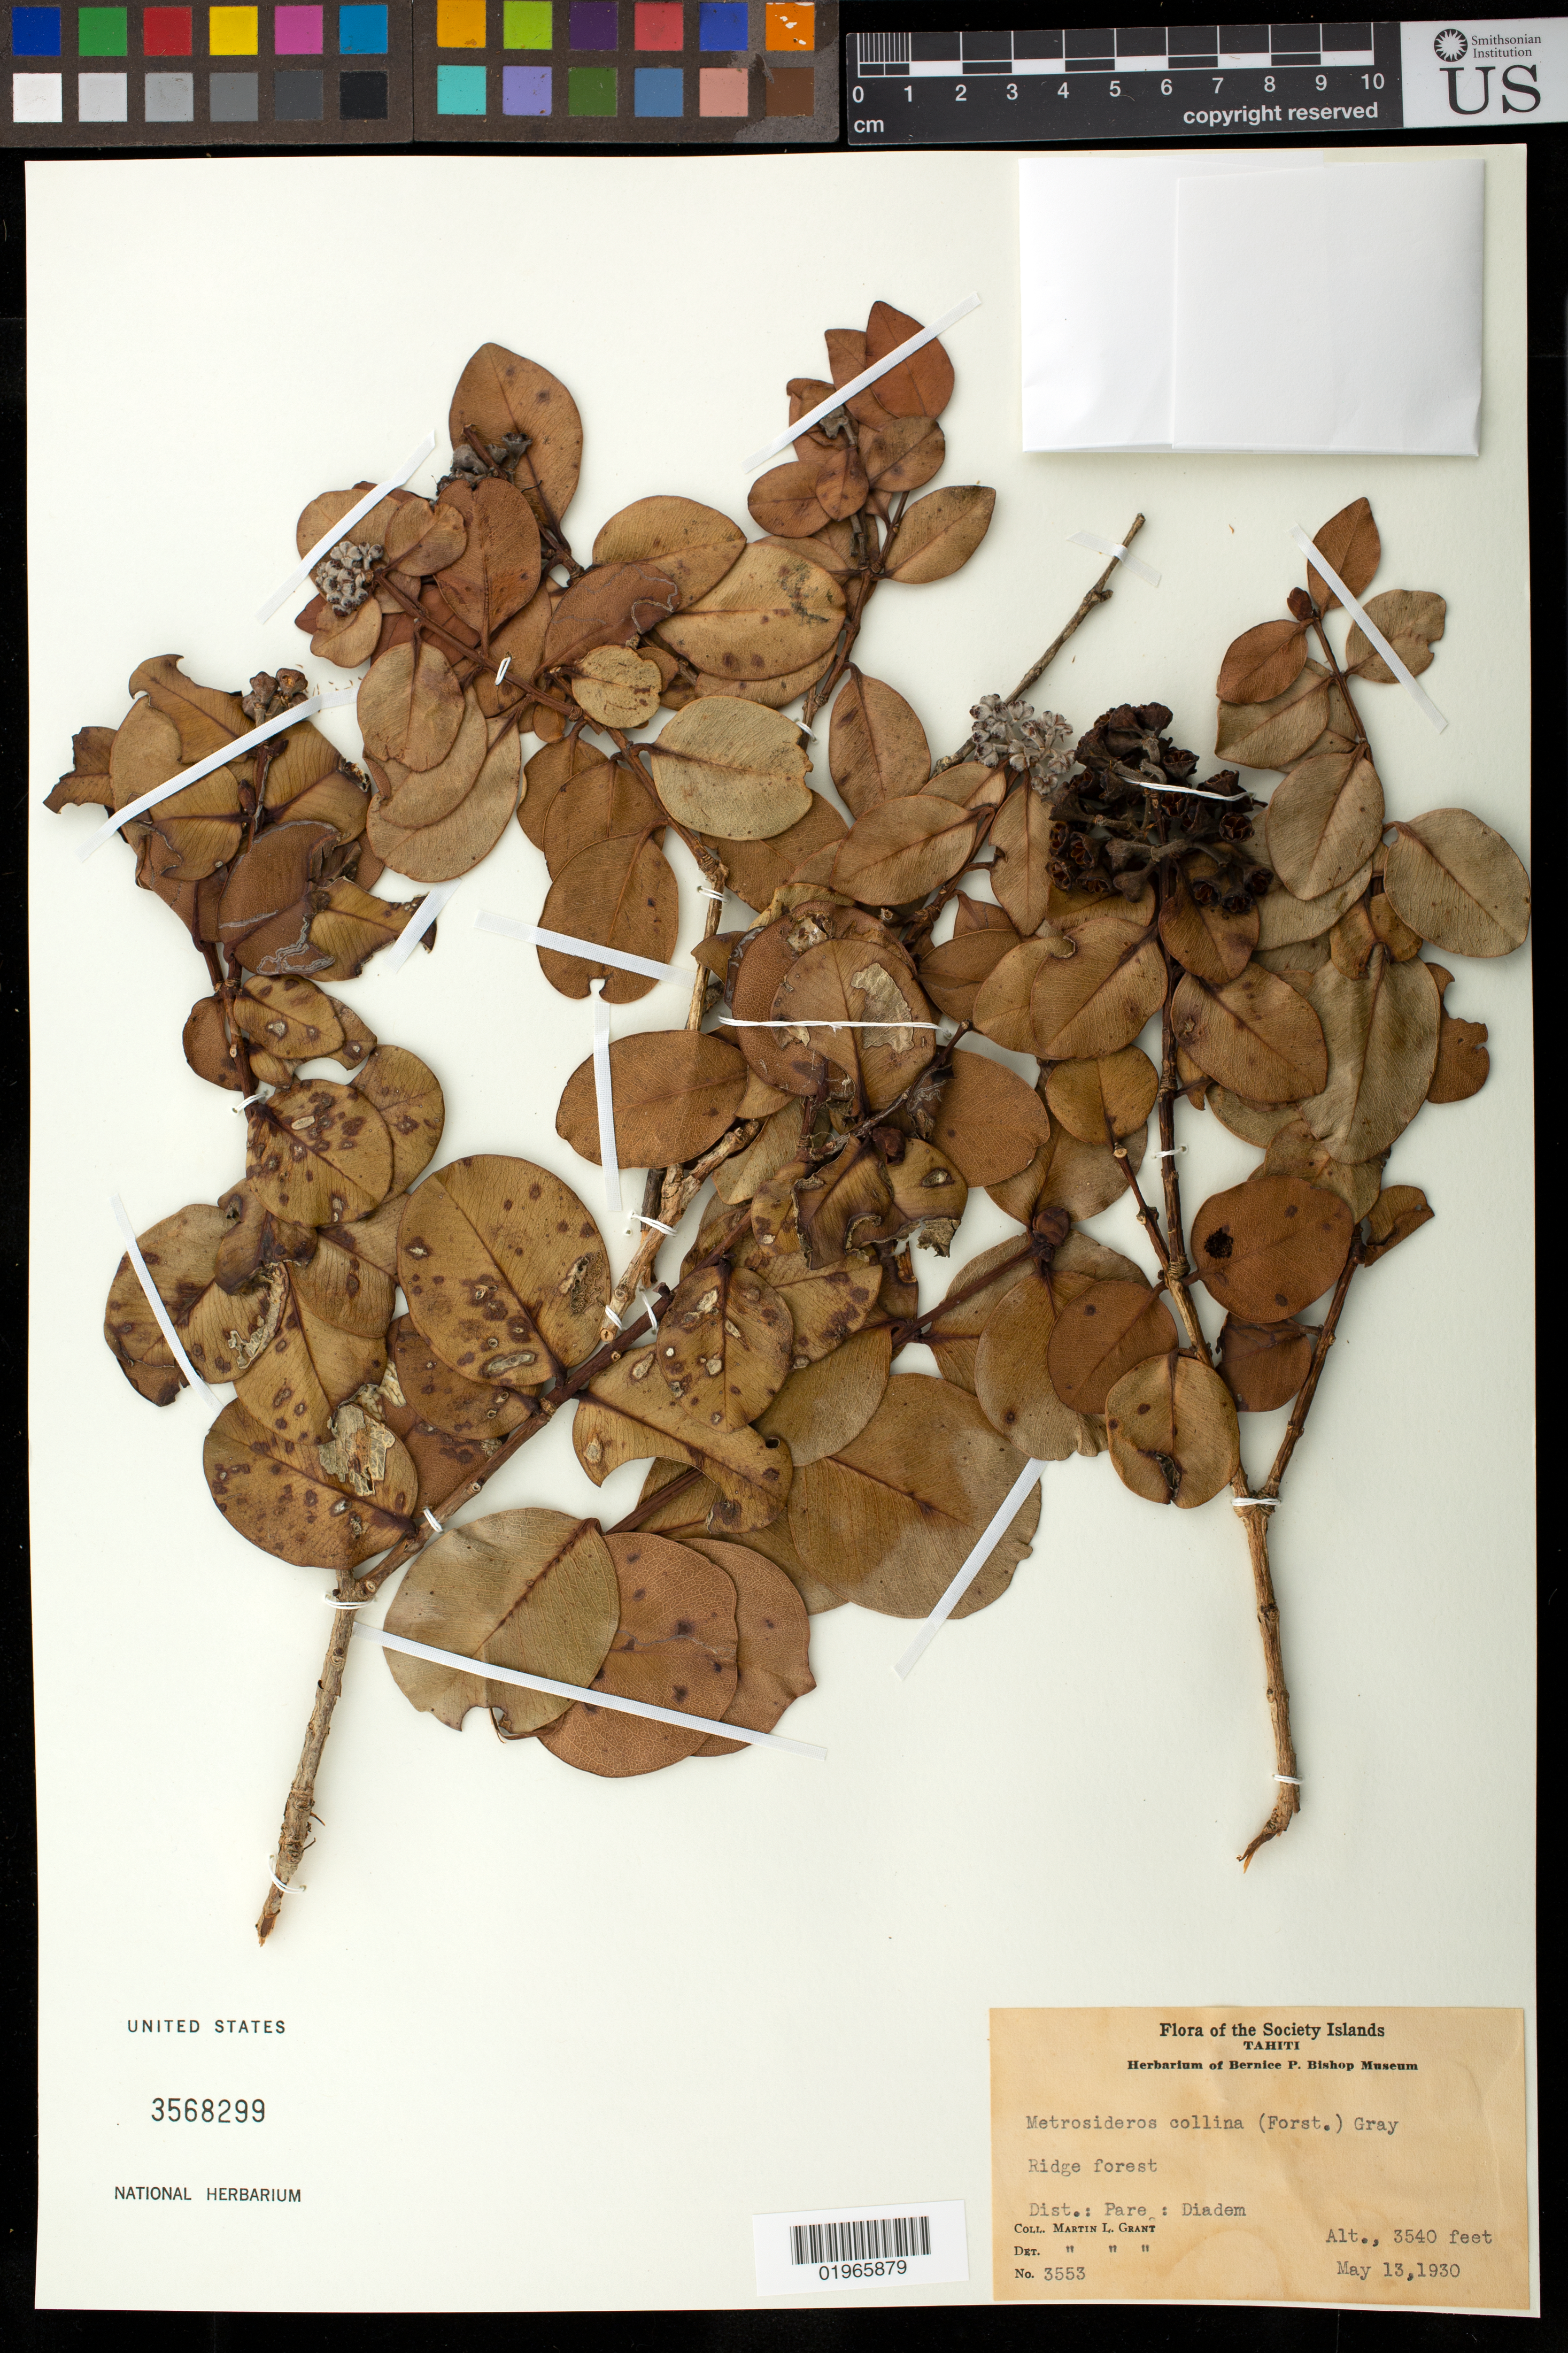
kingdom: Plantae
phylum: Tracheophyta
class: Magnoliopsida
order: Myrtales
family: Myrtaceae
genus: Metrosideros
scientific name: Metrosideros collina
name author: (J.R. Forst. & G. Forst.) A. Gray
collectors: M. L. Grant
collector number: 3553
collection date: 1930-05-13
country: French Polynesia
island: Tahiti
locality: The Society Islands. Tahiti. District: Pare: Diadem.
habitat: Ridge forest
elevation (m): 1079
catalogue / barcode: US 3568299